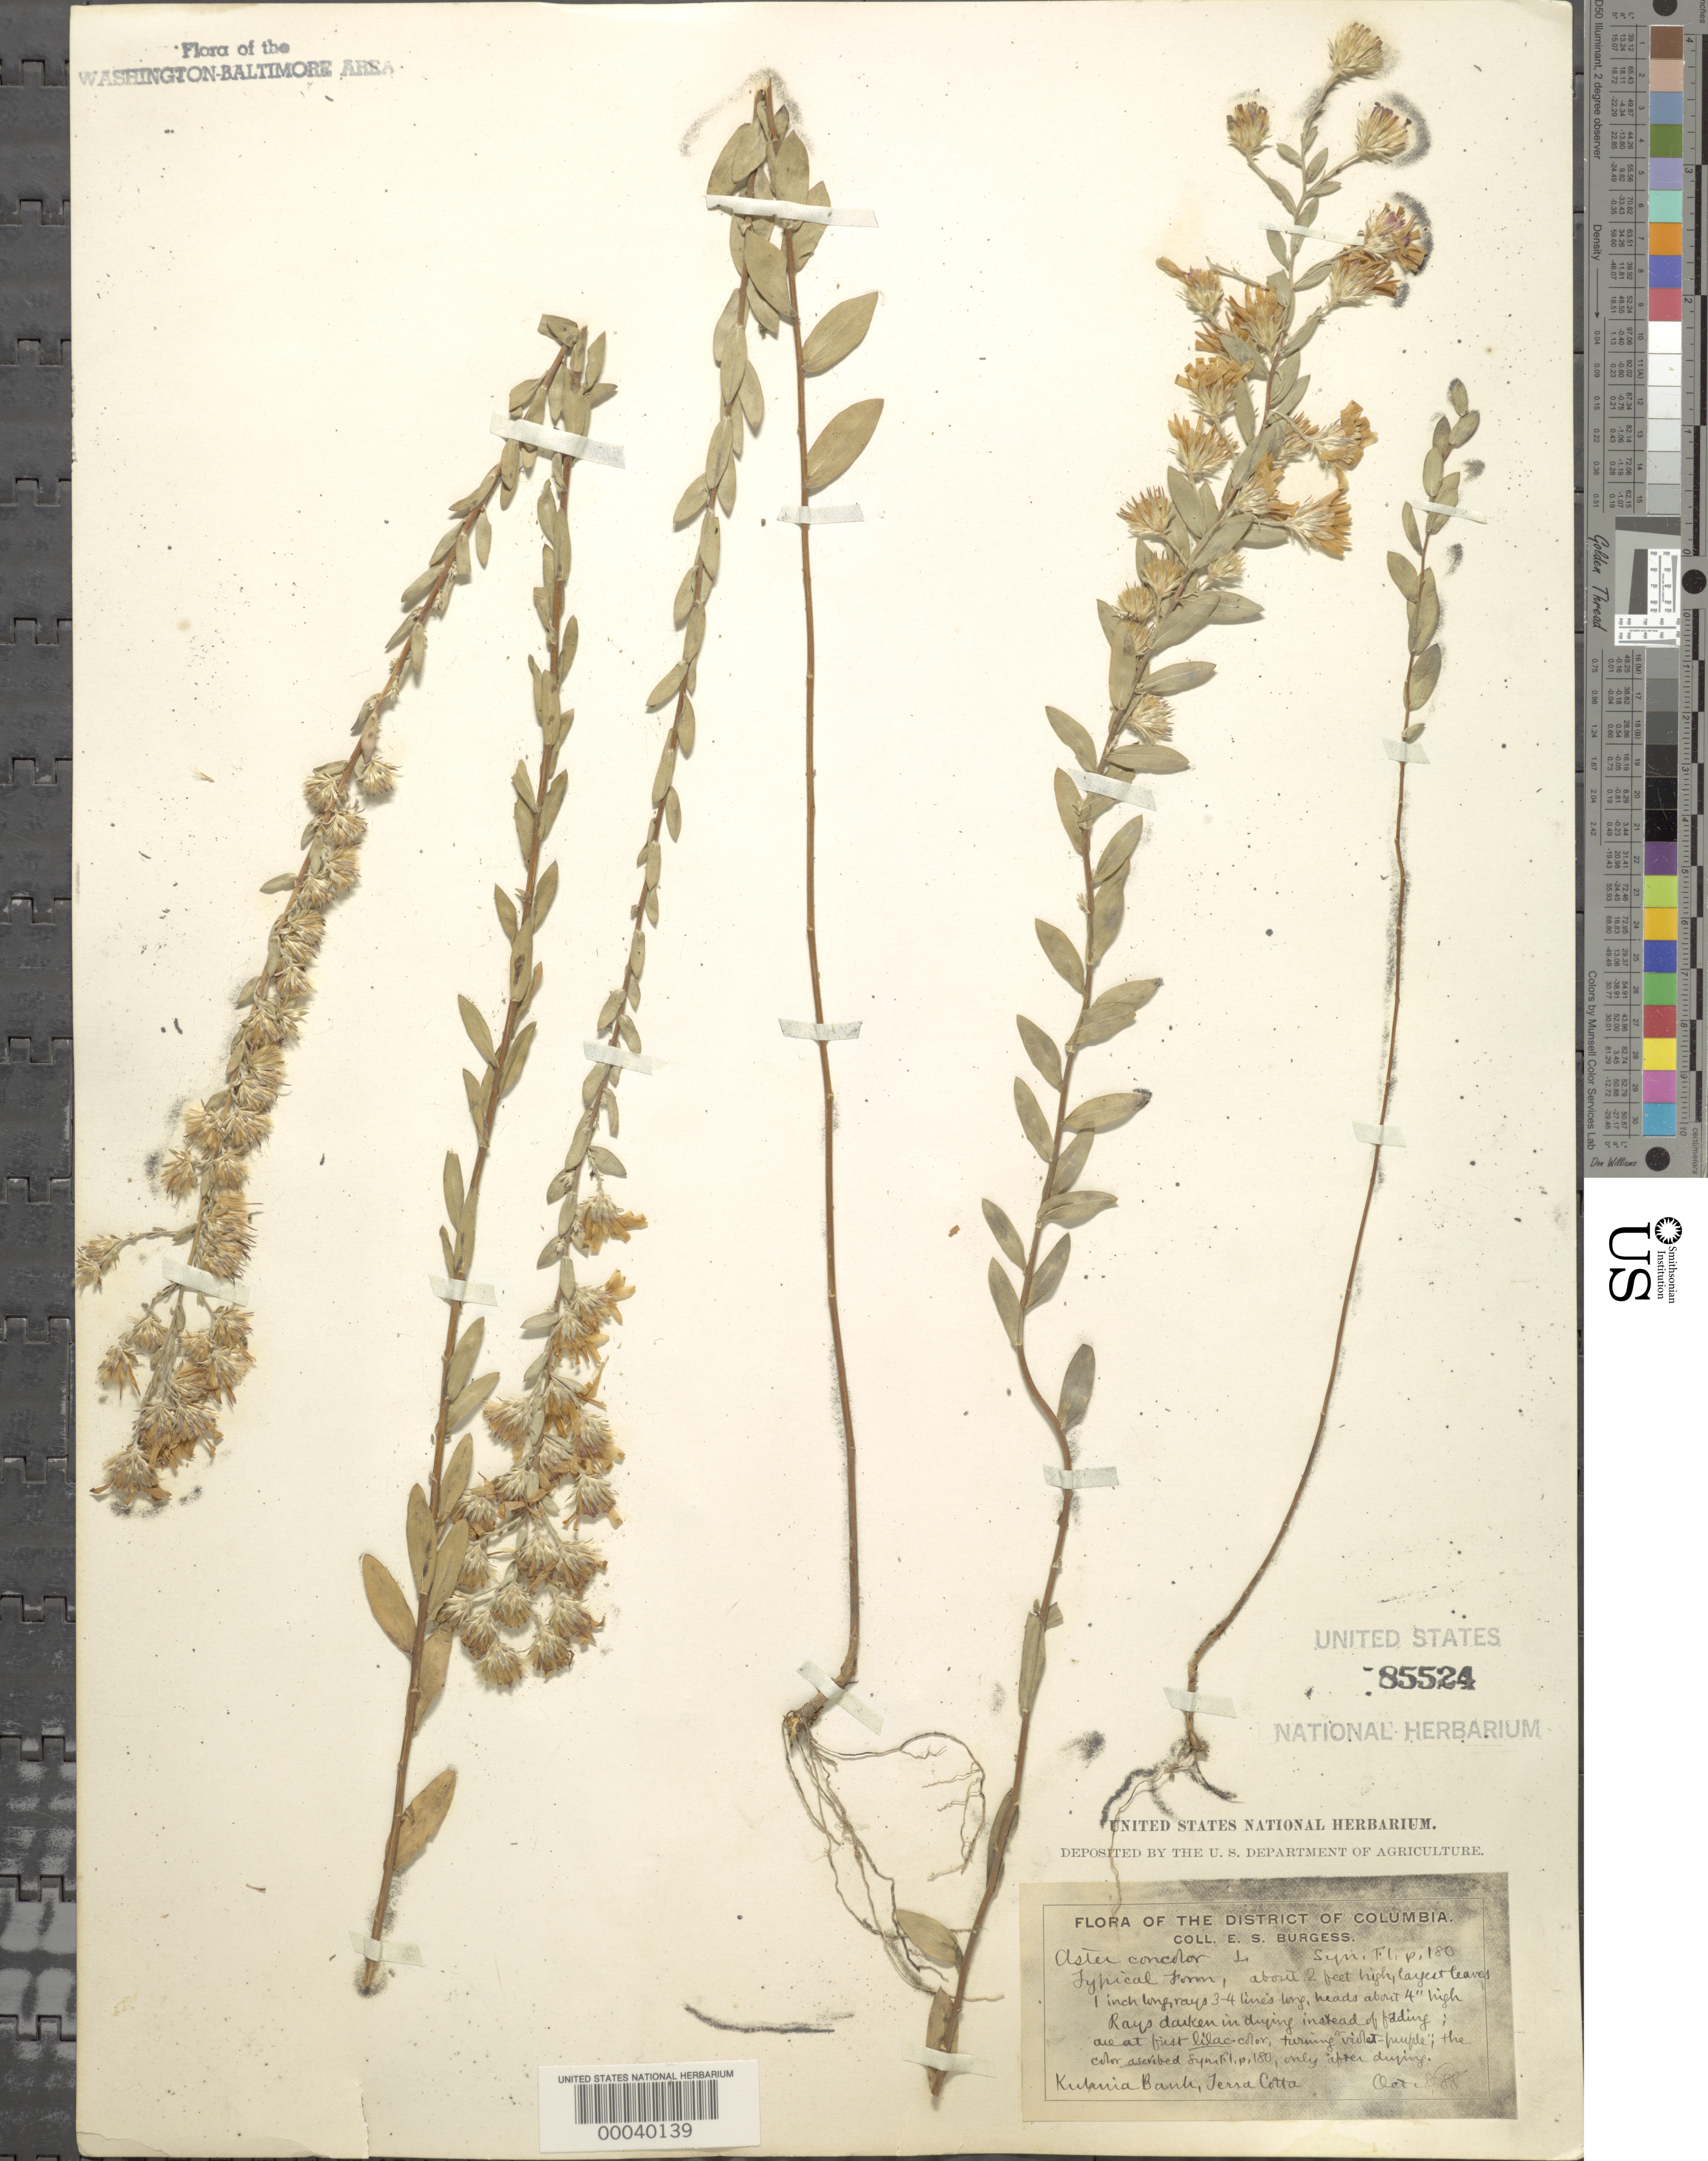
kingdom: Plantae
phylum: Tracheophyta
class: Magnoliopsida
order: Asterales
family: Asteraceae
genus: Symphyotrichum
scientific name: Symphyotrichum concolor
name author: (L.) G.L. Nesom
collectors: E. Burgess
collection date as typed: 08 Oct 1888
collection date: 1888-10-08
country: United States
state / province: District of Columbia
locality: Kuhmia bank Terra Cotta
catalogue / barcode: US 85524